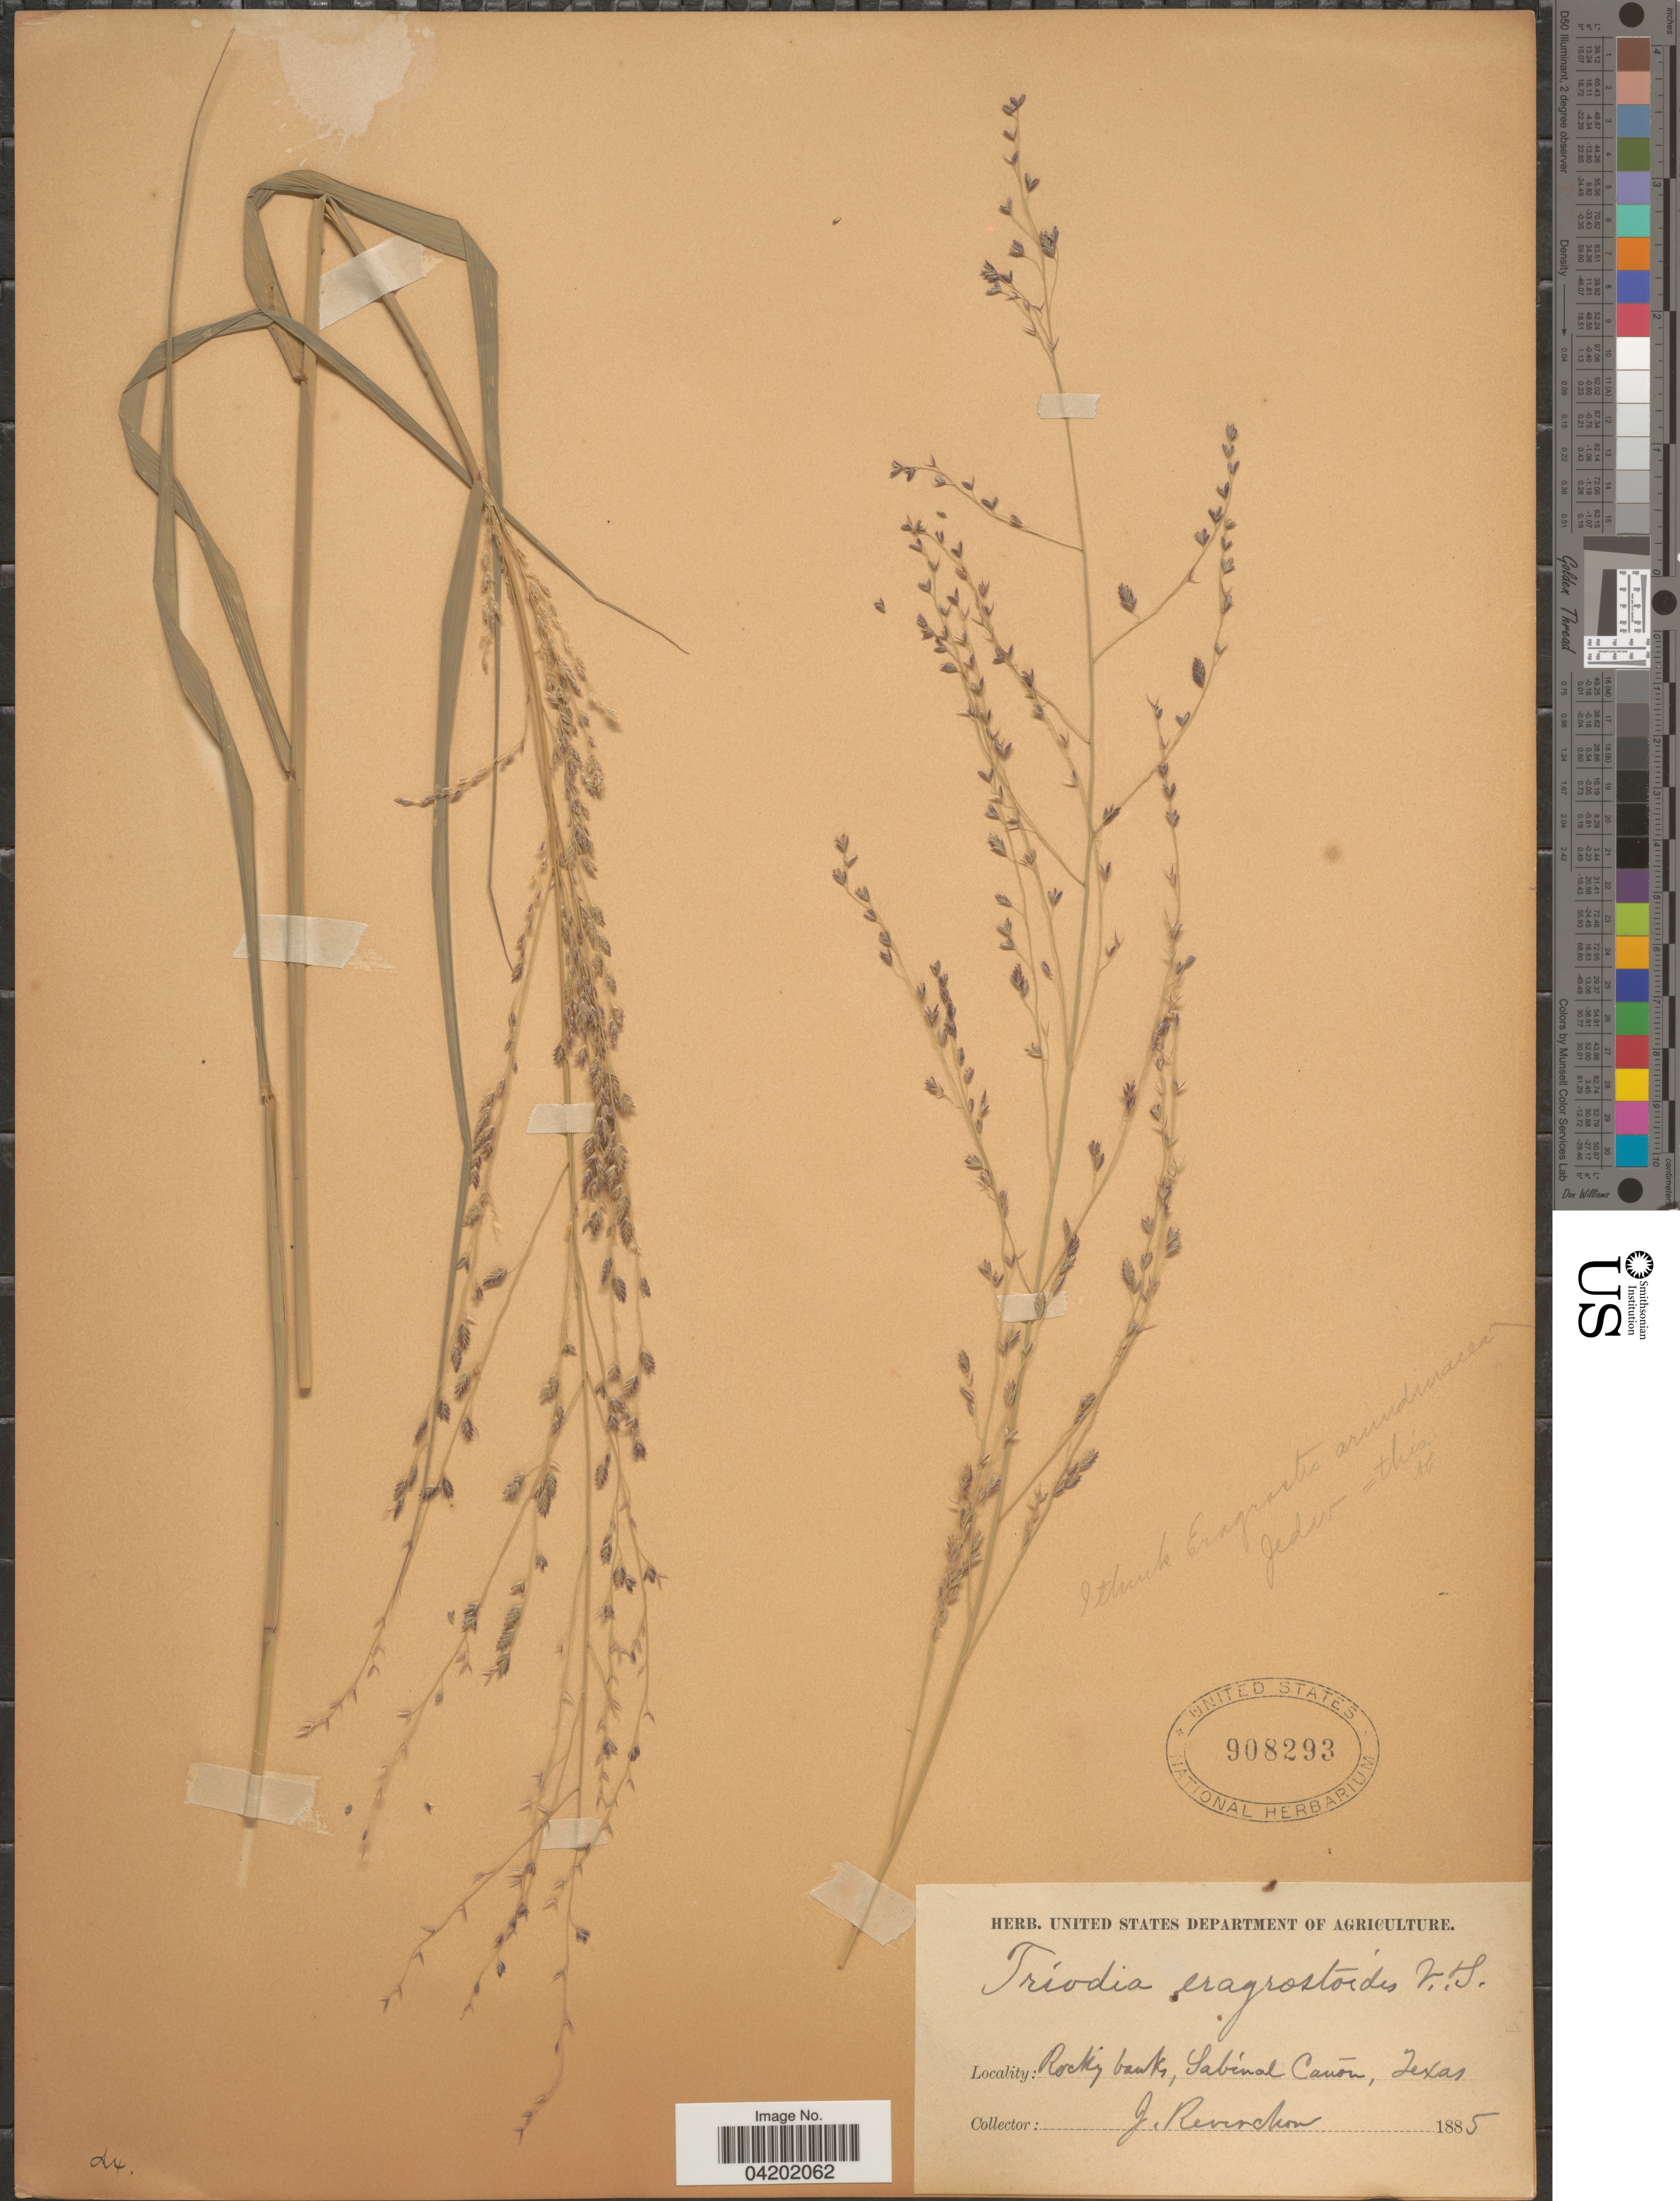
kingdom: Plantae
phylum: Tracheophyta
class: Liliopsida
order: Poales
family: Poaceae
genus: Triplasiella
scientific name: Triplasiella eragrostoides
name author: (Vasey & Scribn.) P.M. Peterson & Romasch.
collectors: J. Reverchon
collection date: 1885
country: United States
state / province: Texas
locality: Rocky banks, Sabinal Cañon.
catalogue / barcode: US 908293